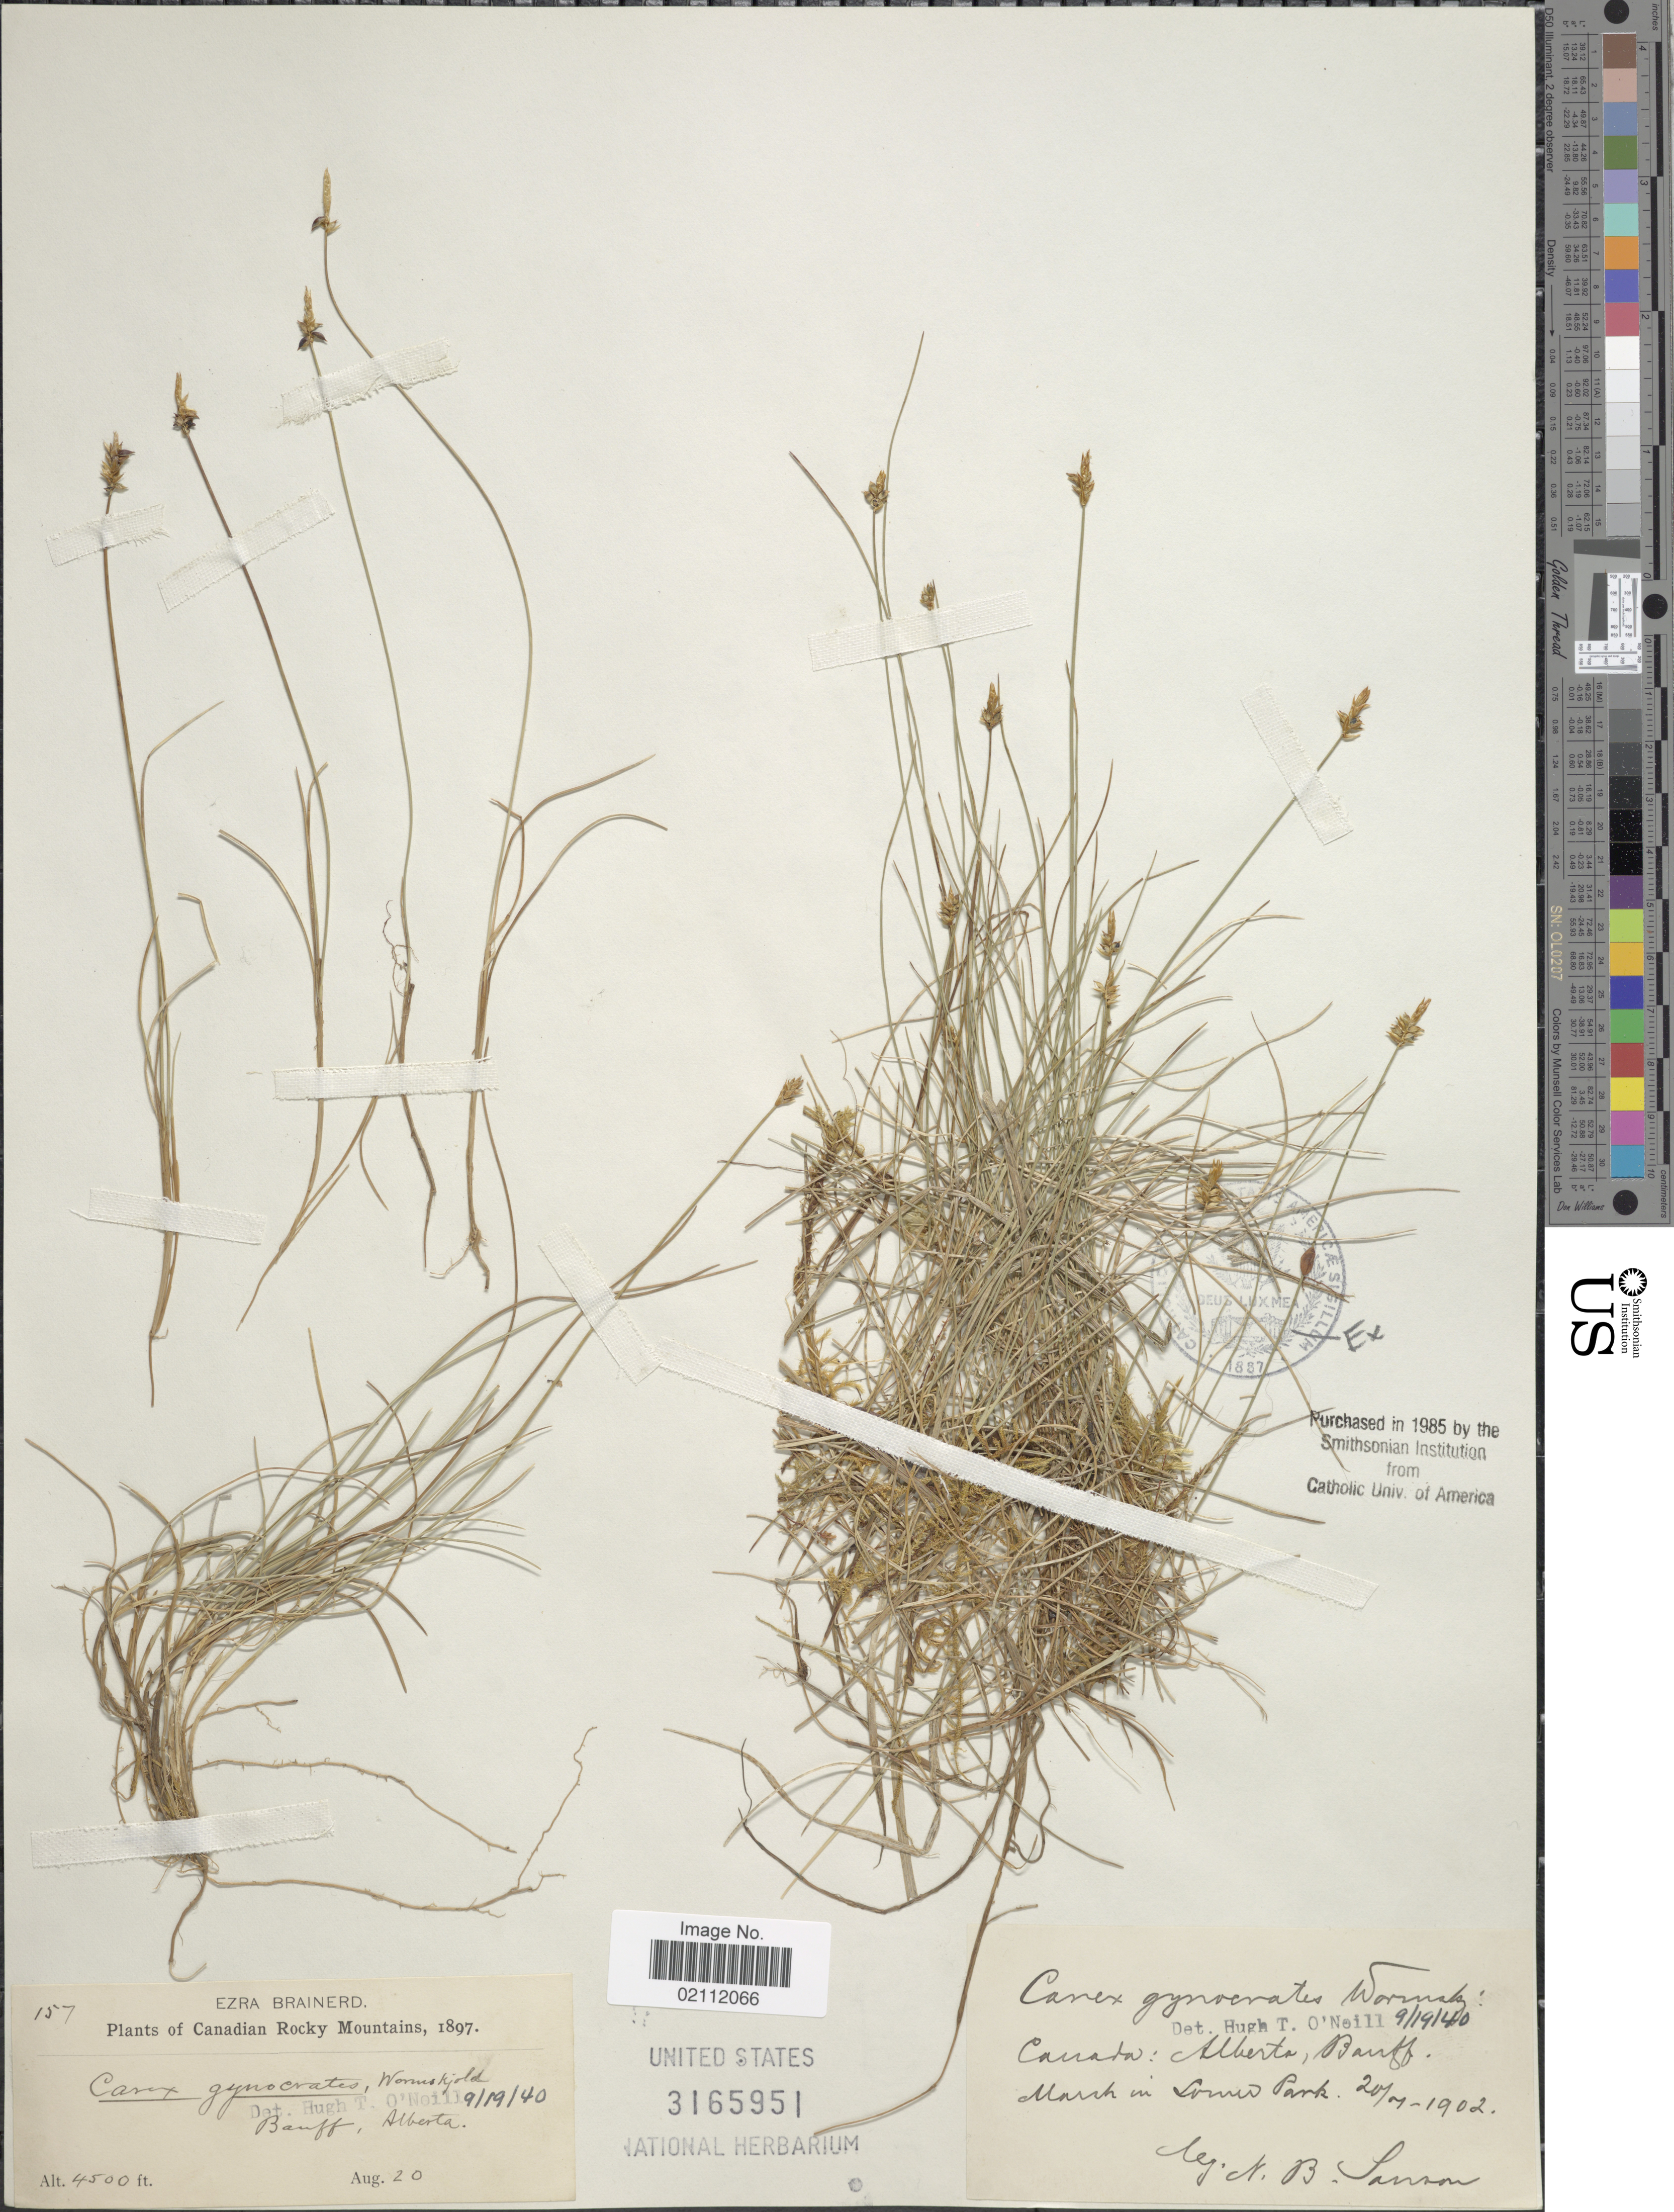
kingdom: Plantae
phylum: Tracheophyta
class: Liliopsida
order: Poales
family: Cyperaceae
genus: Carex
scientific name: Carex nardina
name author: (Hornem.) Fr.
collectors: E. Brainerd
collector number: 157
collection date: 1897-08-20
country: Canada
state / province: Alberta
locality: Banff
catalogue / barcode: US 3165951-2